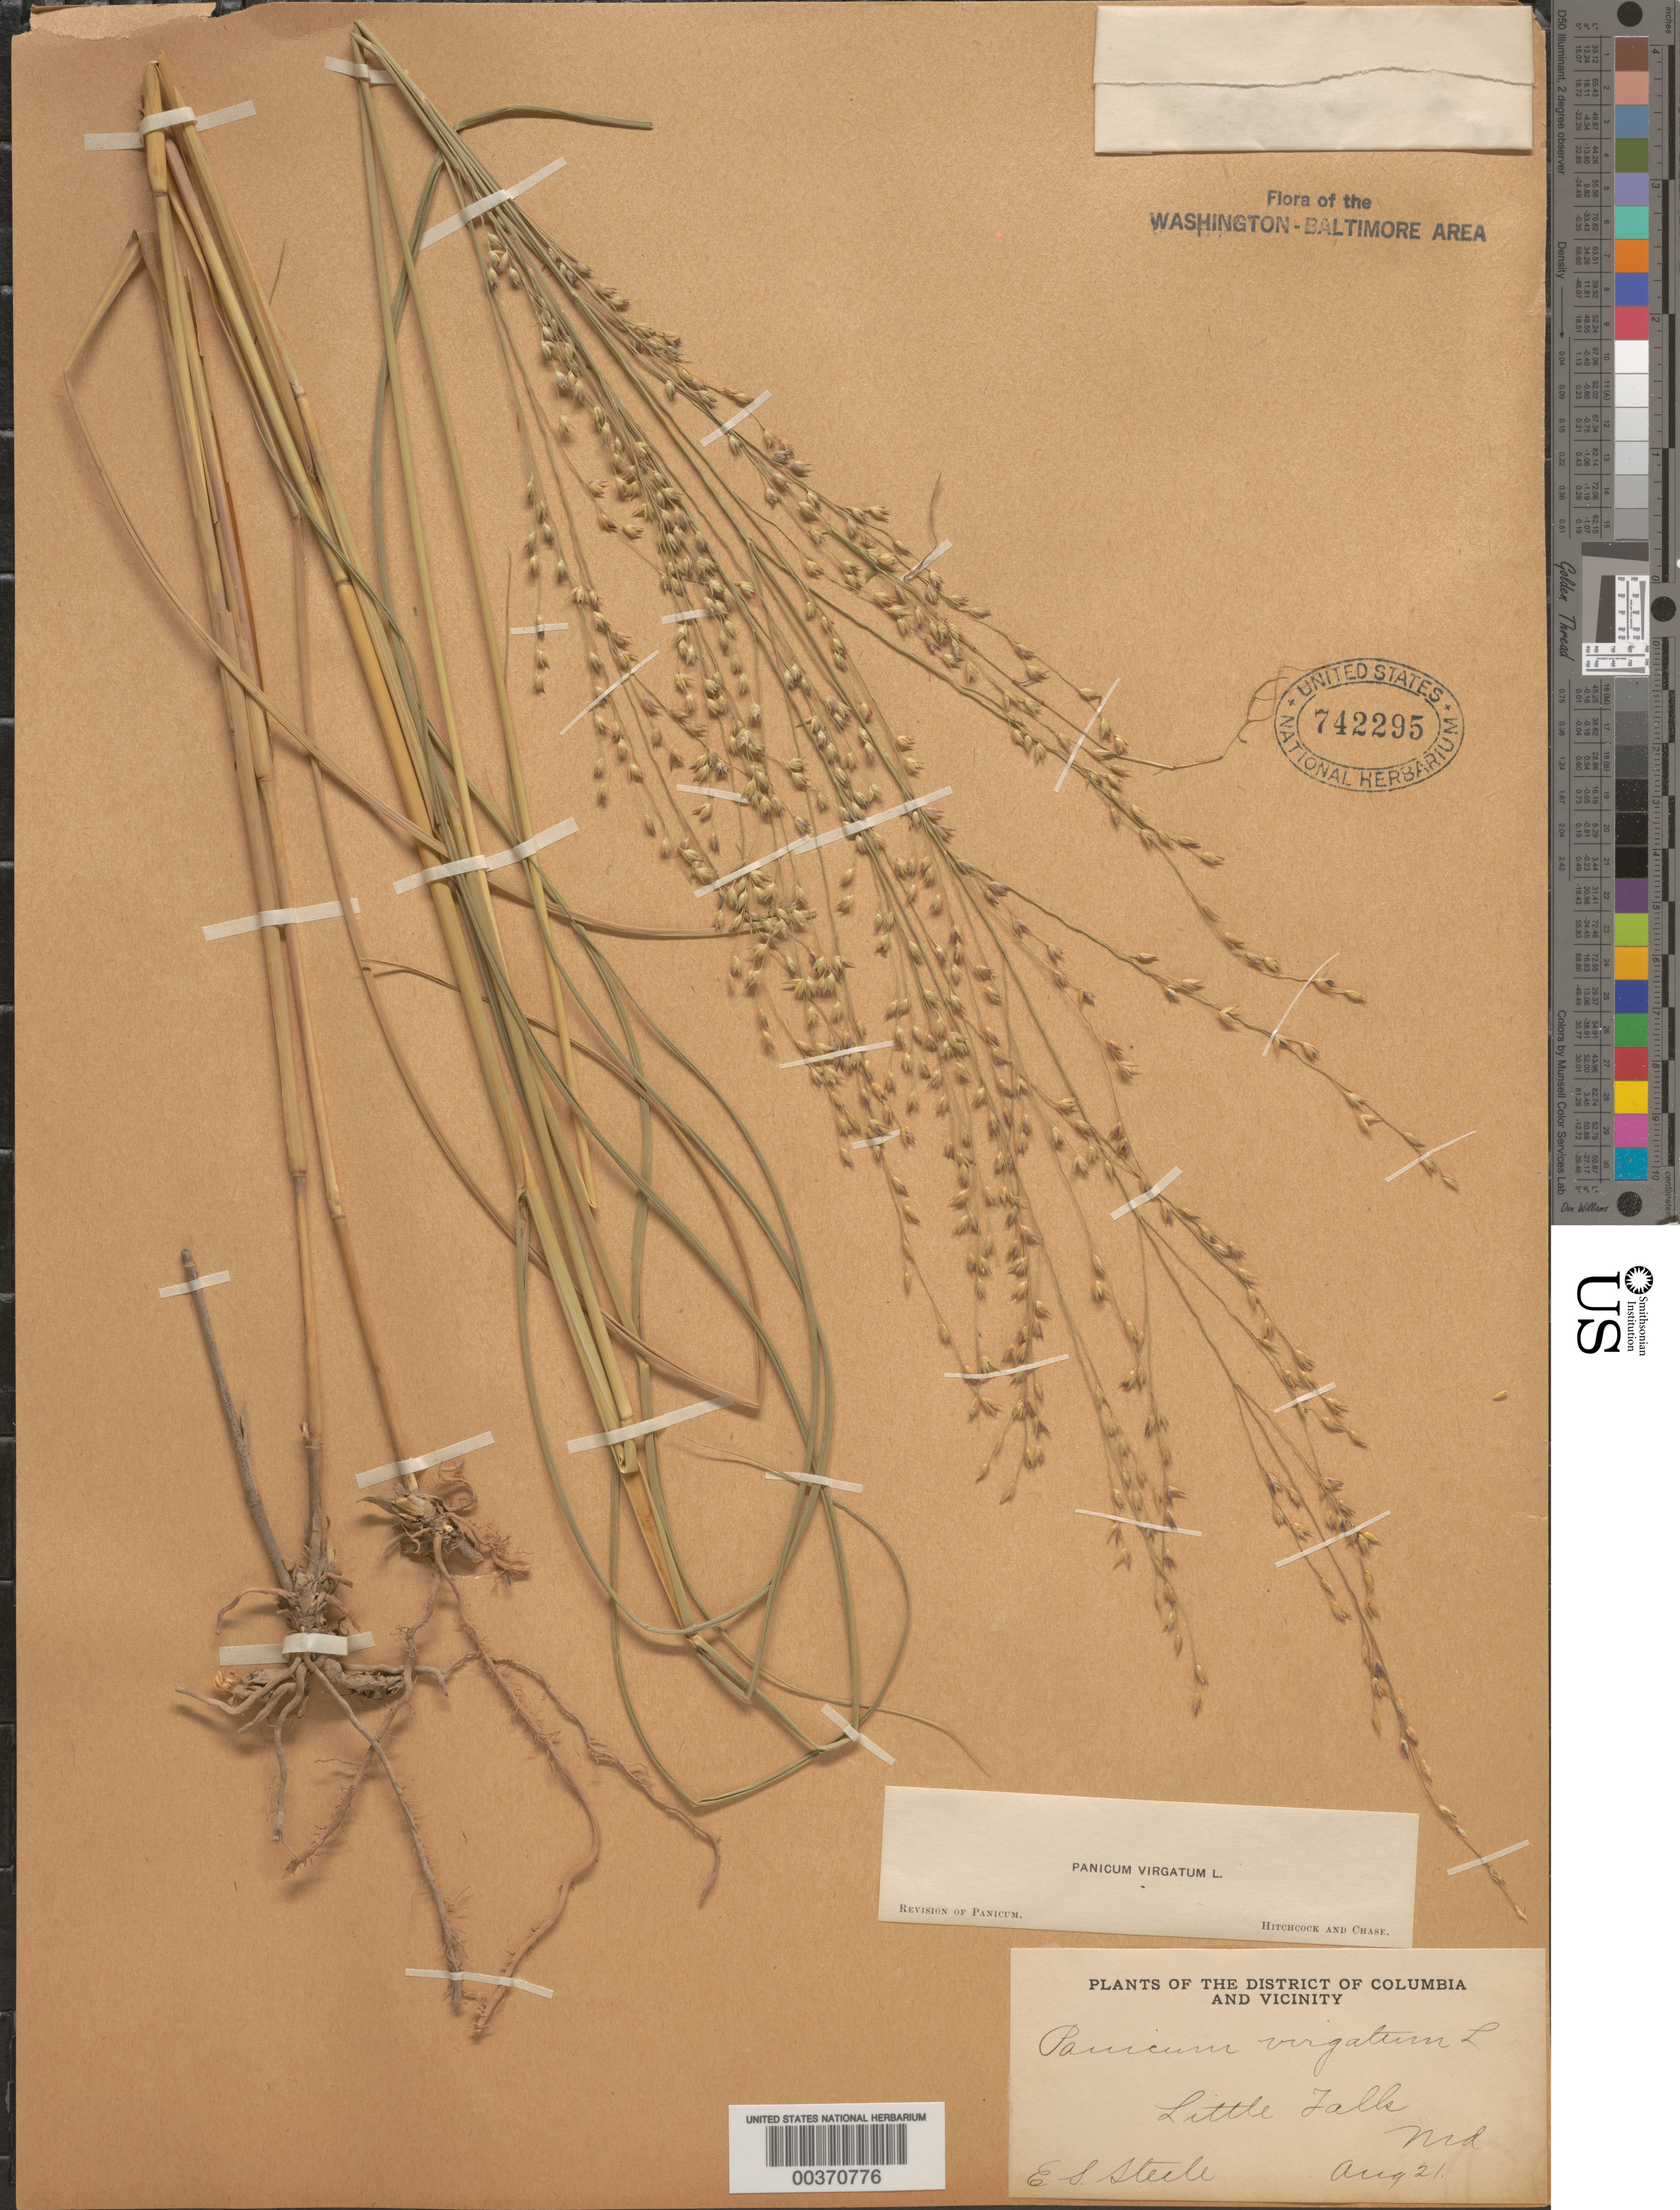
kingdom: Plantae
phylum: Tracheophyta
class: Liliopsida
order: Poales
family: Poaceae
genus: Panicum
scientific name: Panicum virgatum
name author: L.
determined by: Hitchcock, A. S.; Chase, [M.] A.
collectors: E. Steele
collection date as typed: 21 Aug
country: United States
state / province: Maryland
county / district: Anne Arundel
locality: Little Falls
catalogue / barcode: US 742295